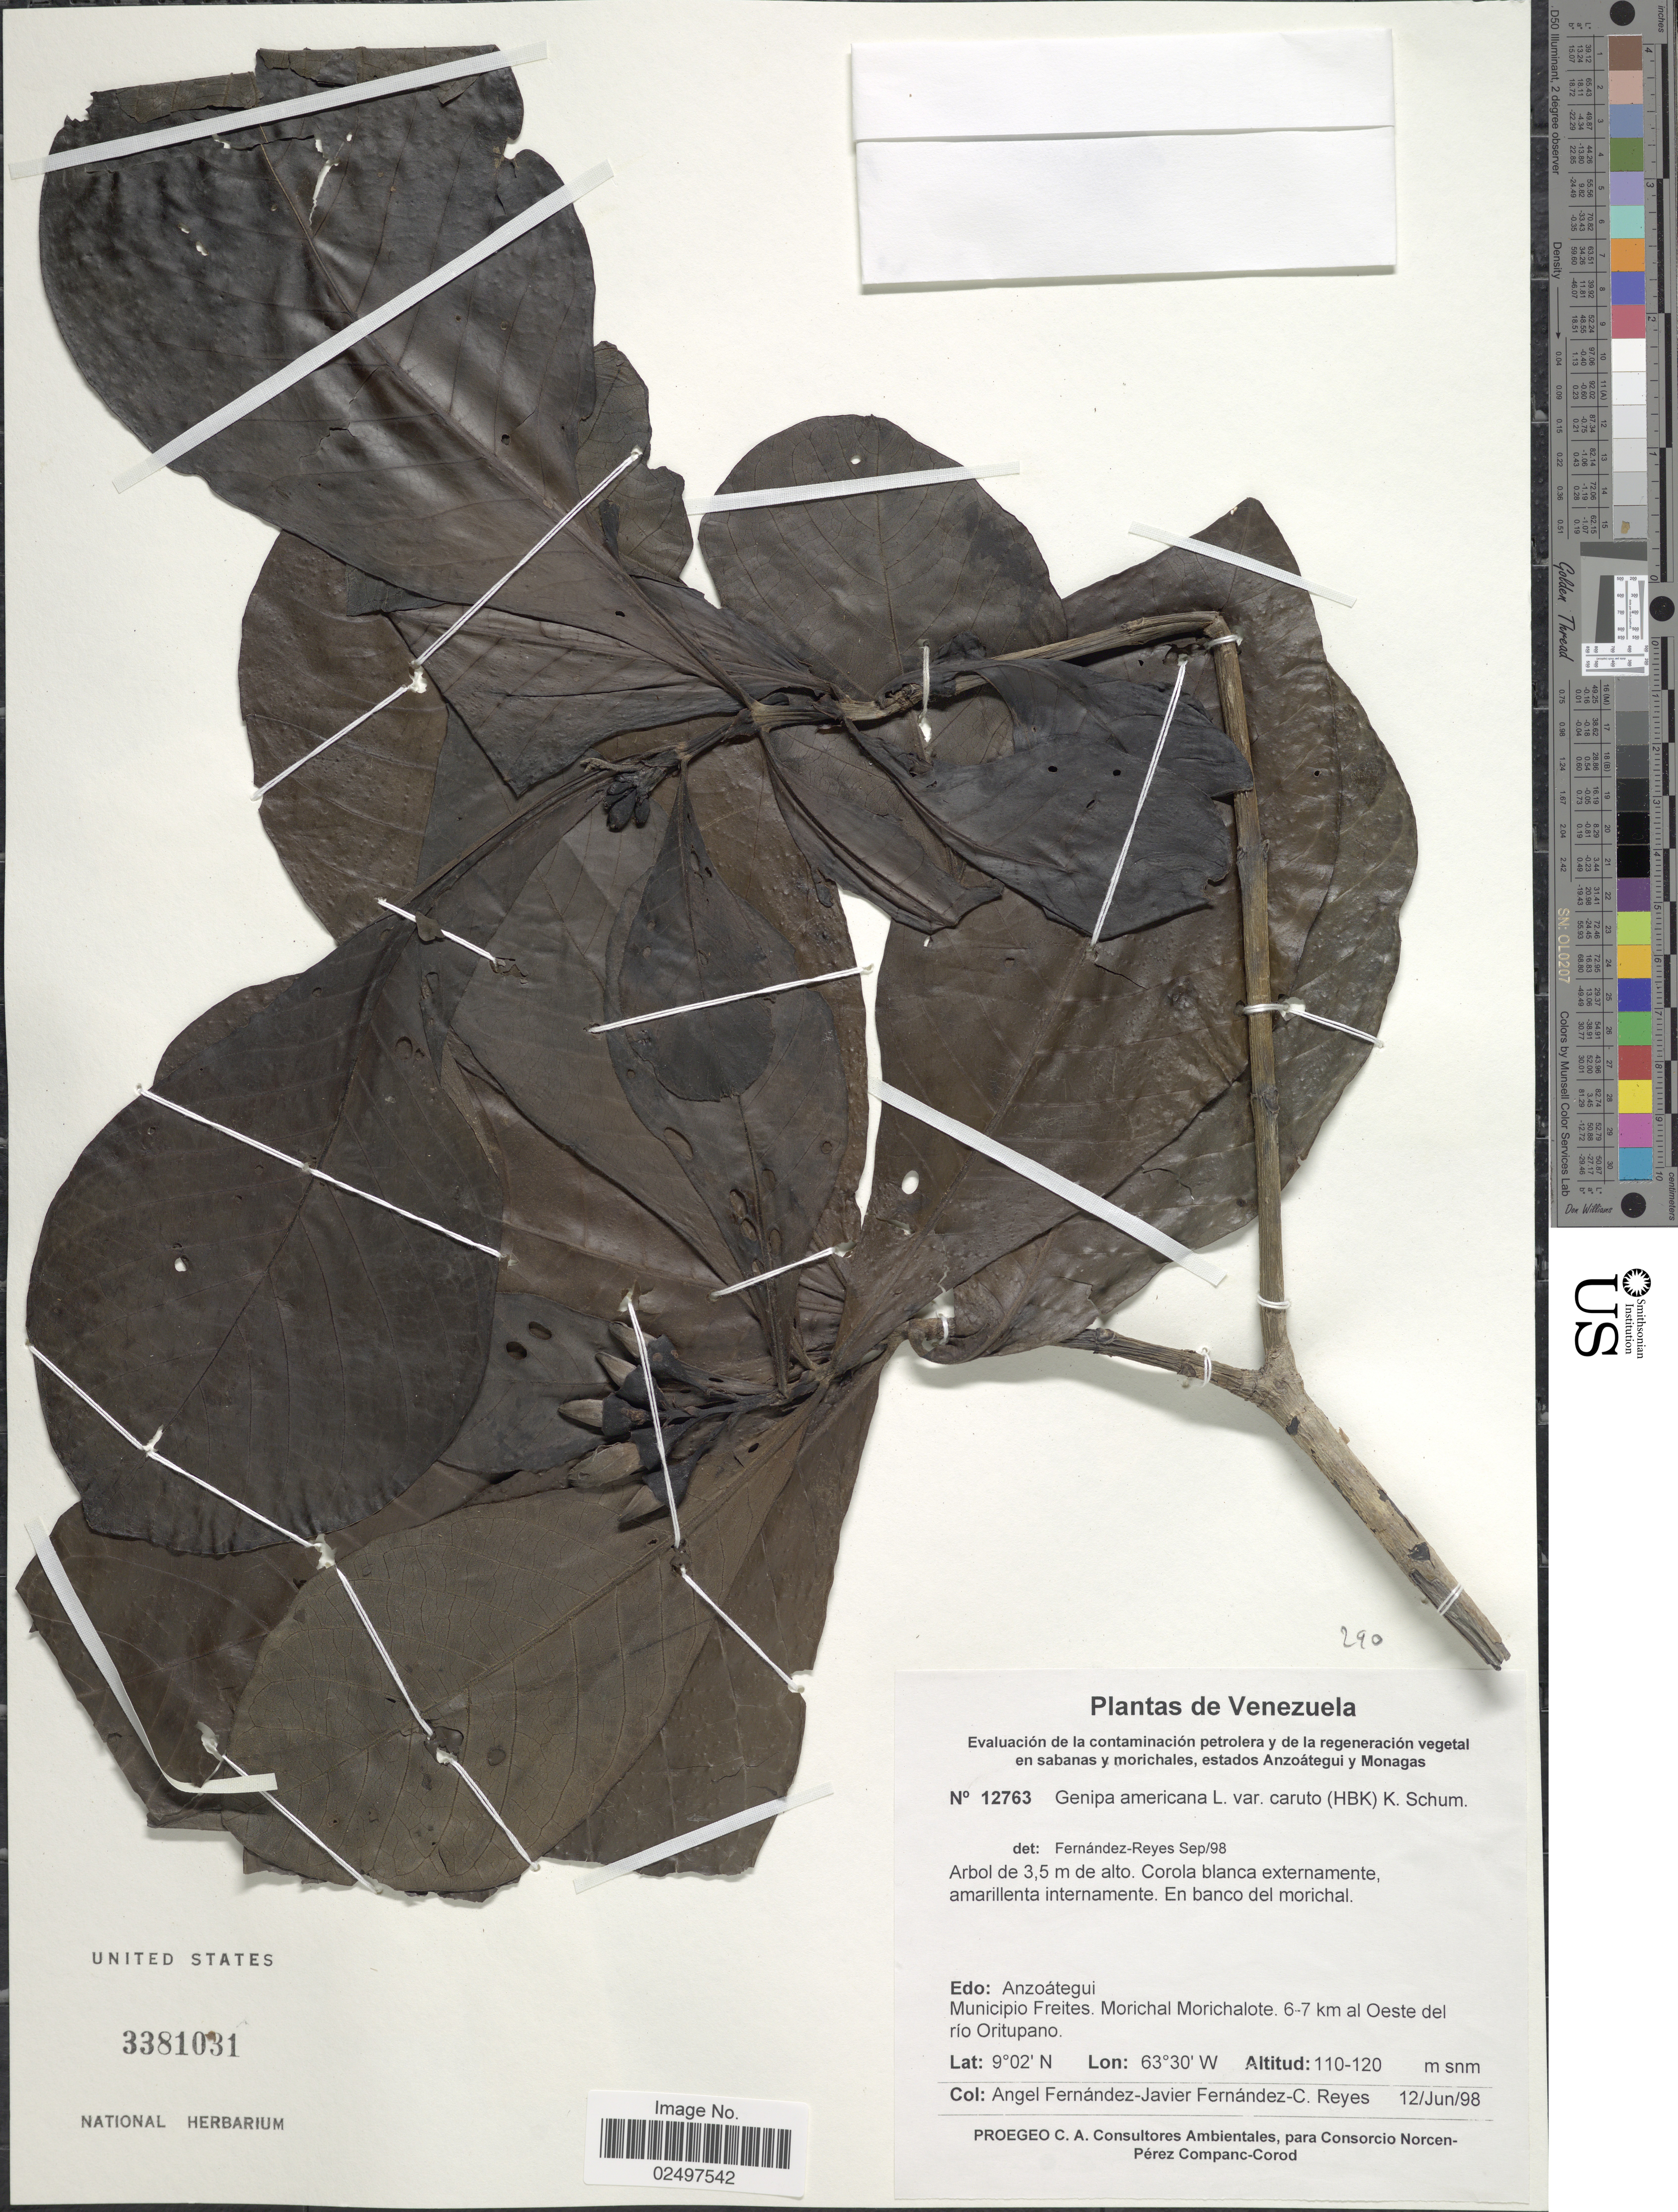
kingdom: Plantae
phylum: Tracheophyta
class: Magnoliopsida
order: Gentianales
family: Rubiaceae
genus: Genipa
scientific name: Genipa americana var. caruto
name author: (Kunth) K. Schum.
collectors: Á. Fernández, J. Fernández & C. Reyes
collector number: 12763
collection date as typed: Transcribed d/m/y: 12/6/98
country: Venezuela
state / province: Anzoategui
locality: Edo: Anzoategui. Municipio Freites. Morichal Morichalote. 6 - 7 km al Oeste del rio Oritupano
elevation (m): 110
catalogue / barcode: US 3381031